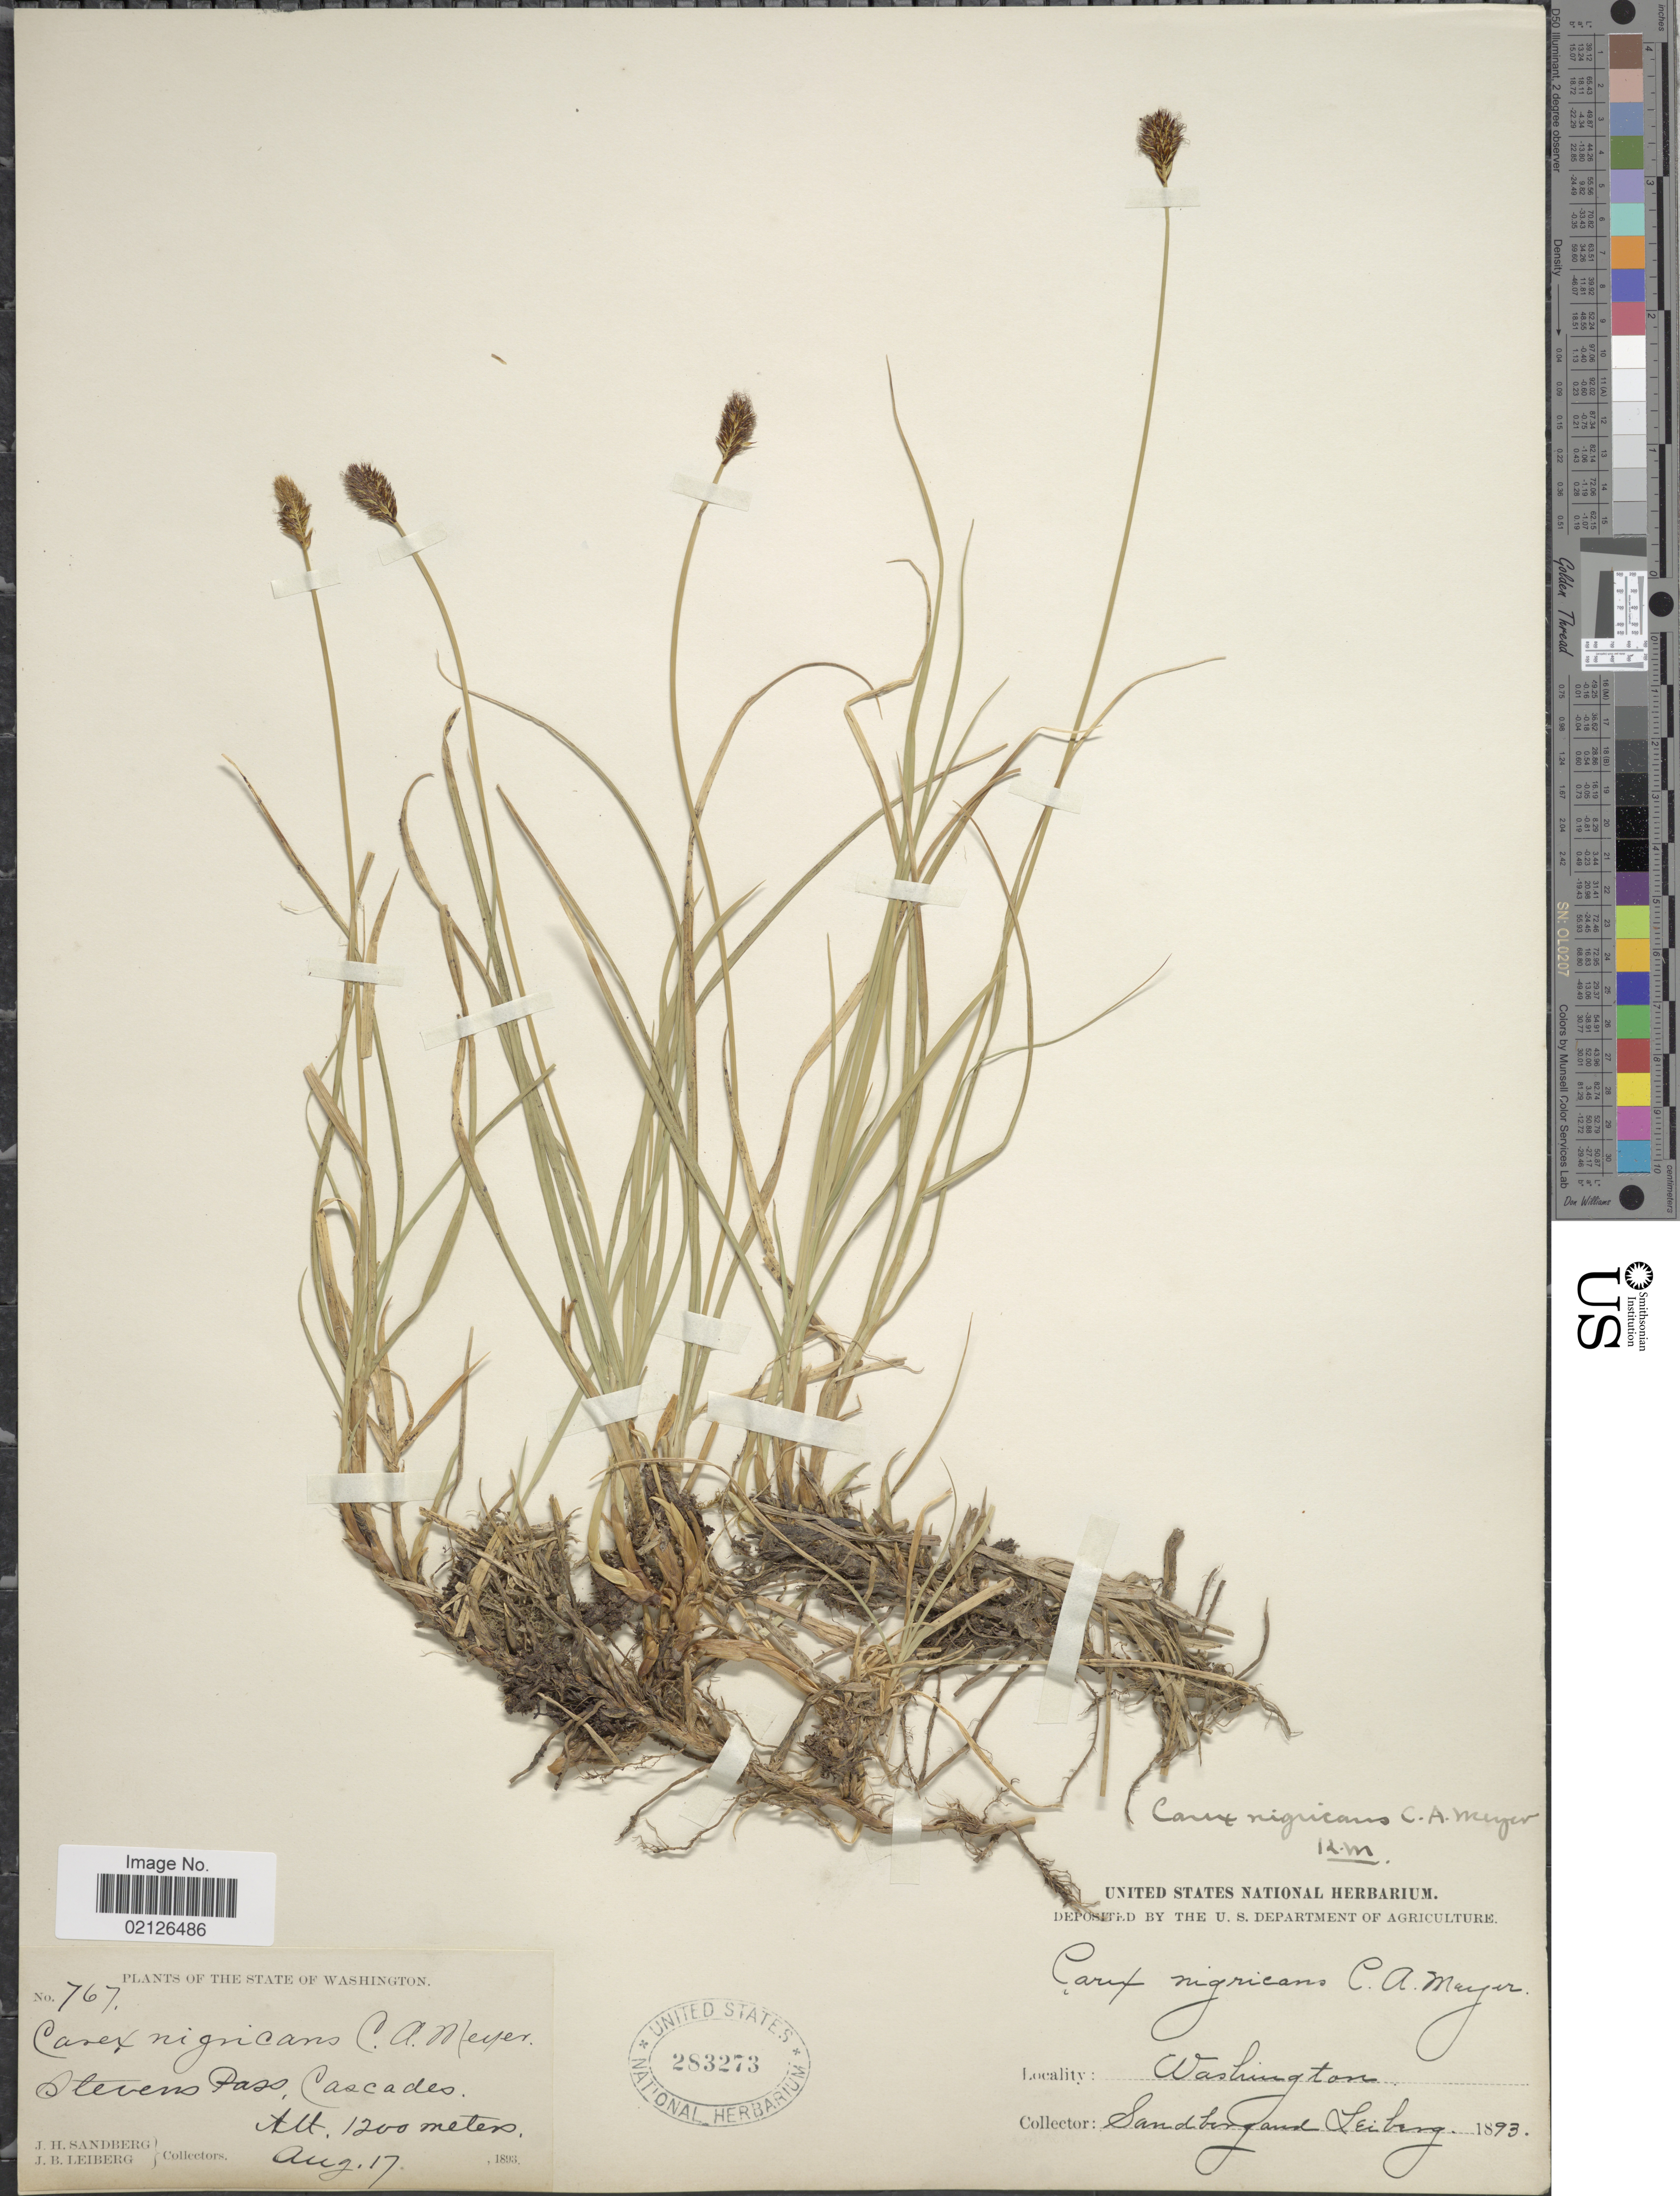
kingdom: Plantae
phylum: Tracheophyta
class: Liliopsida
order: Poales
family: Cyperaceae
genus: Carex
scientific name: Carex nigricans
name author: C.A. Mey.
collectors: J. H. Sandberg & J. B. Leiberg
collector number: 767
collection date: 1893-08-17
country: United States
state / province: Washington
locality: Stevens Pass, Cascades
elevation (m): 1200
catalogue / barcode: US 283273